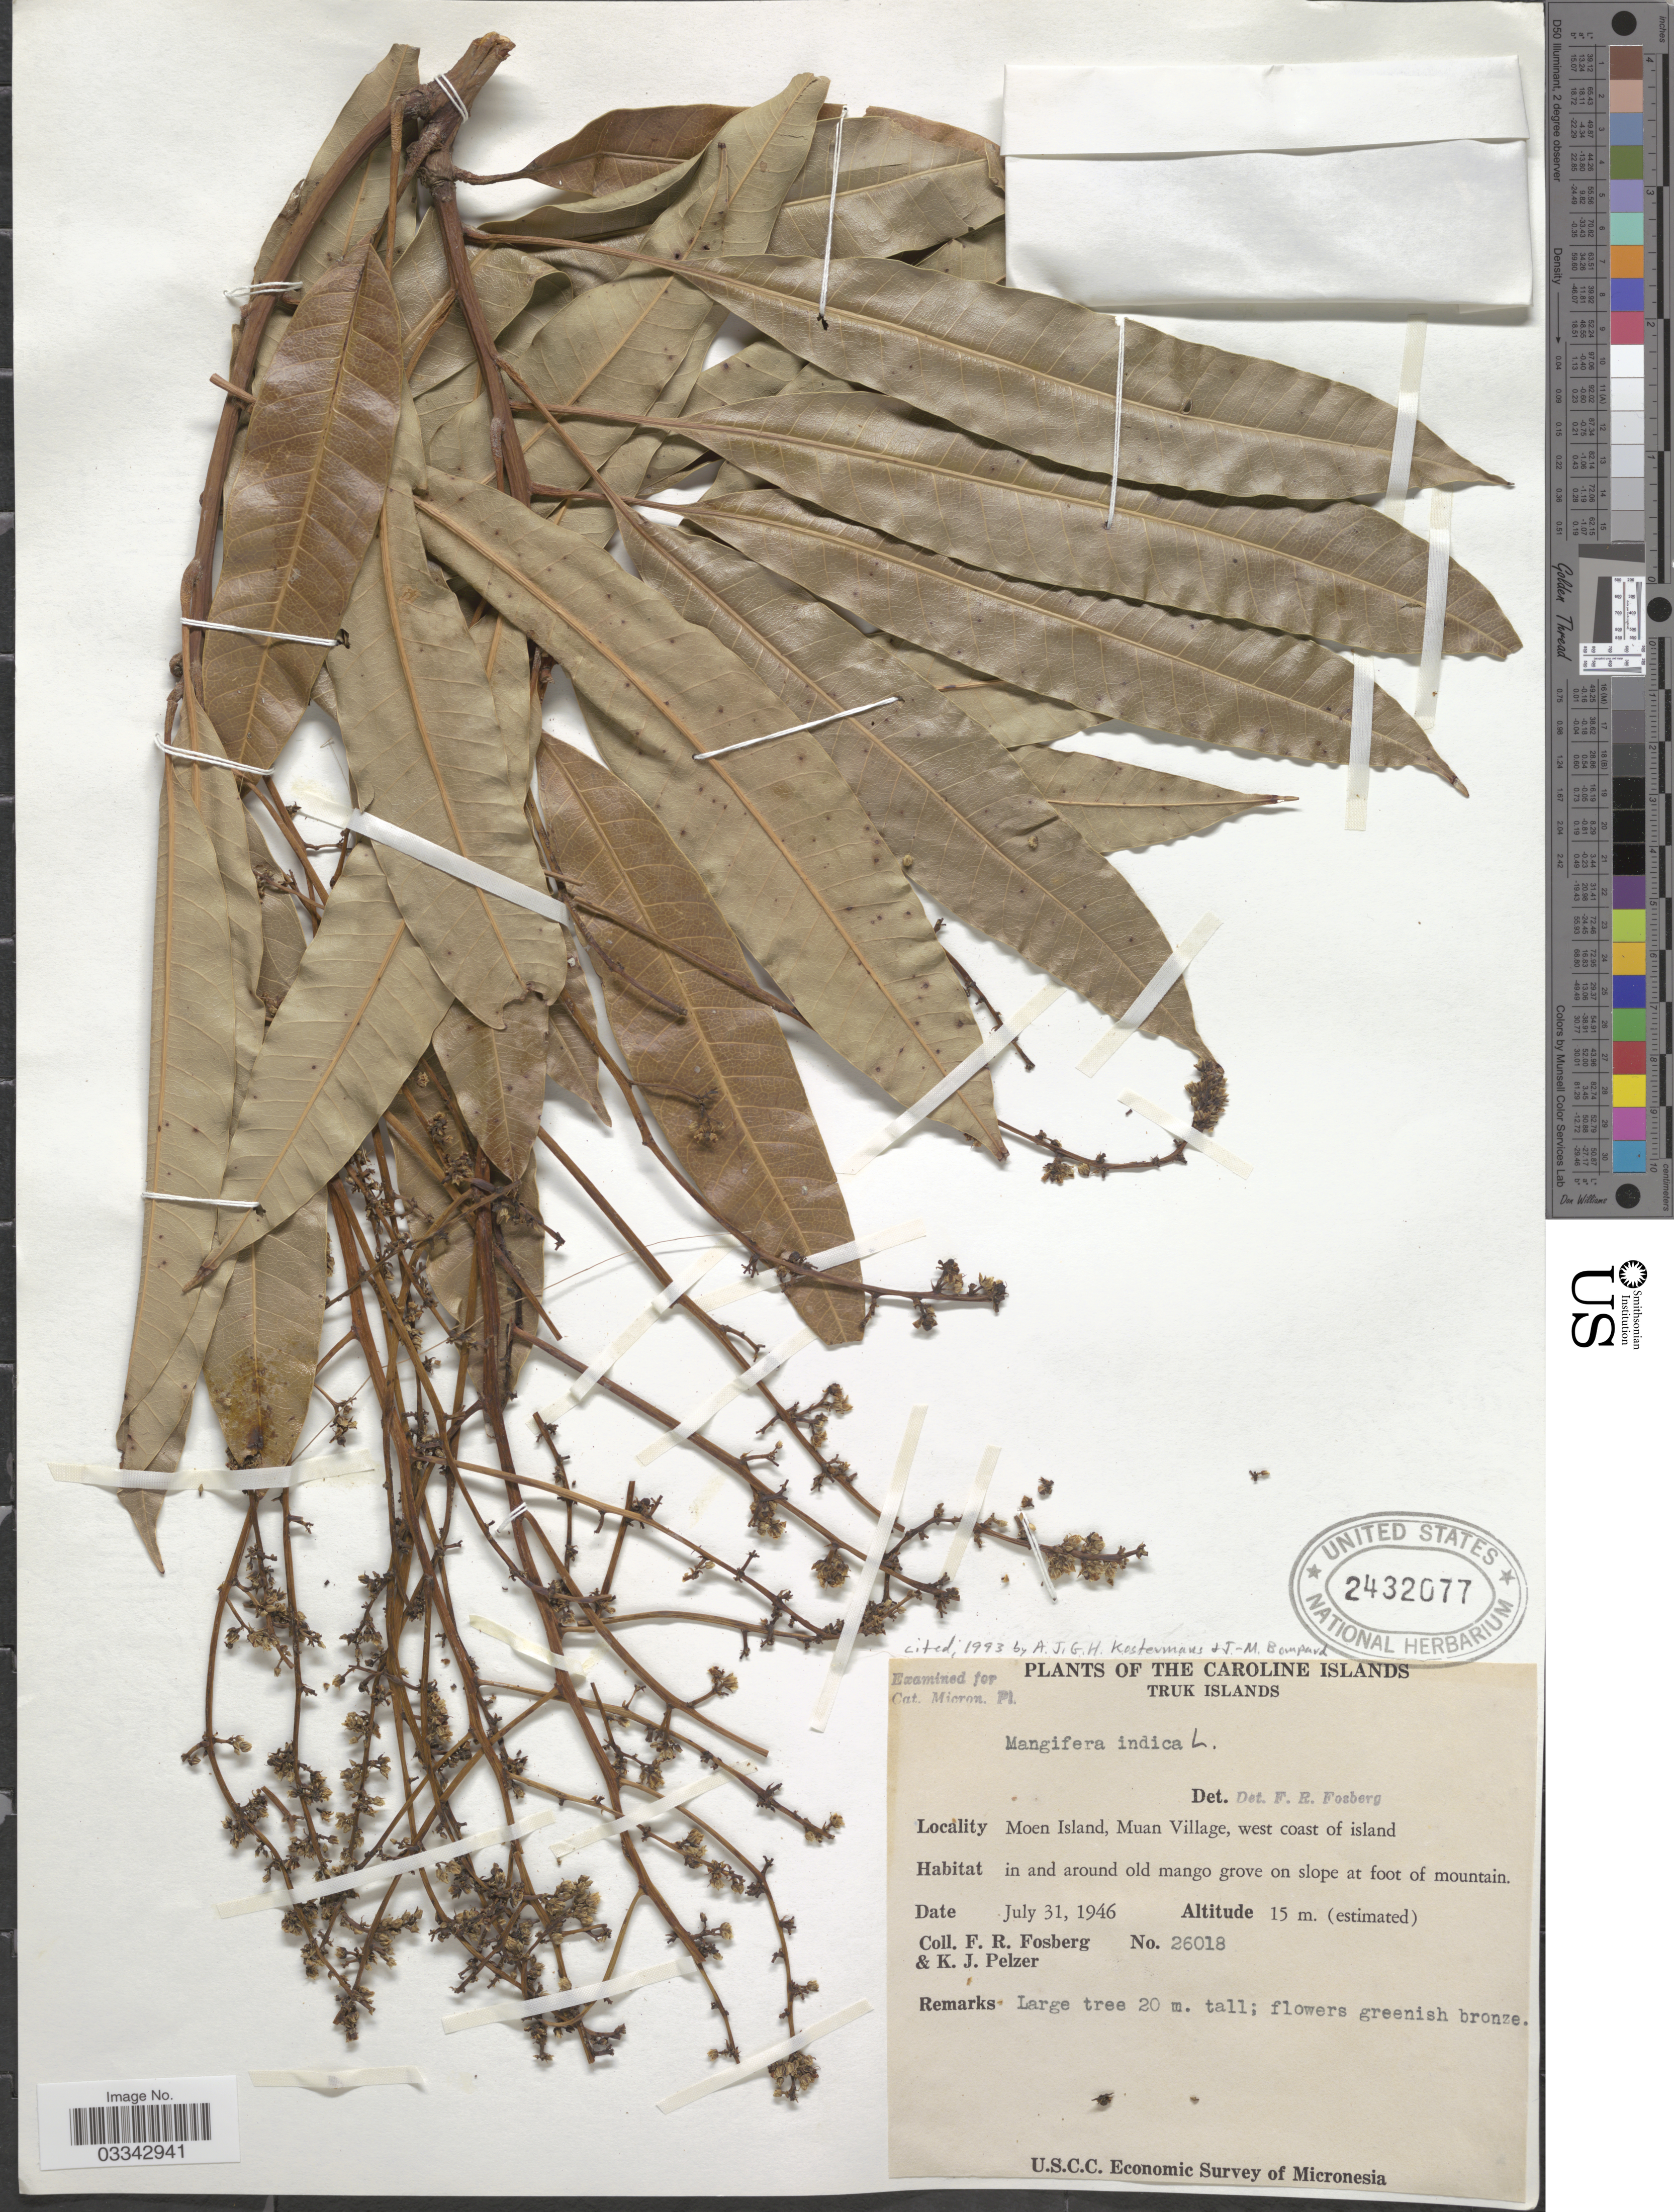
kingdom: Plantae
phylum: Tracheophyta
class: Magnoliopsida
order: Sapindales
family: Anacardiaceae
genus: Mangifera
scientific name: Mangifera indica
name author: L.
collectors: F. R. Fosberg & K. J. Pelzer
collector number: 26018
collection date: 1946-07-31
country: Micronesia, Federated States of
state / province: Truk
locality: The Caroline Islands. Truk Islands. Moen Island, Muan Village, west coast of island.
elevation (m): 15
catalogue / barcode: US 2432077